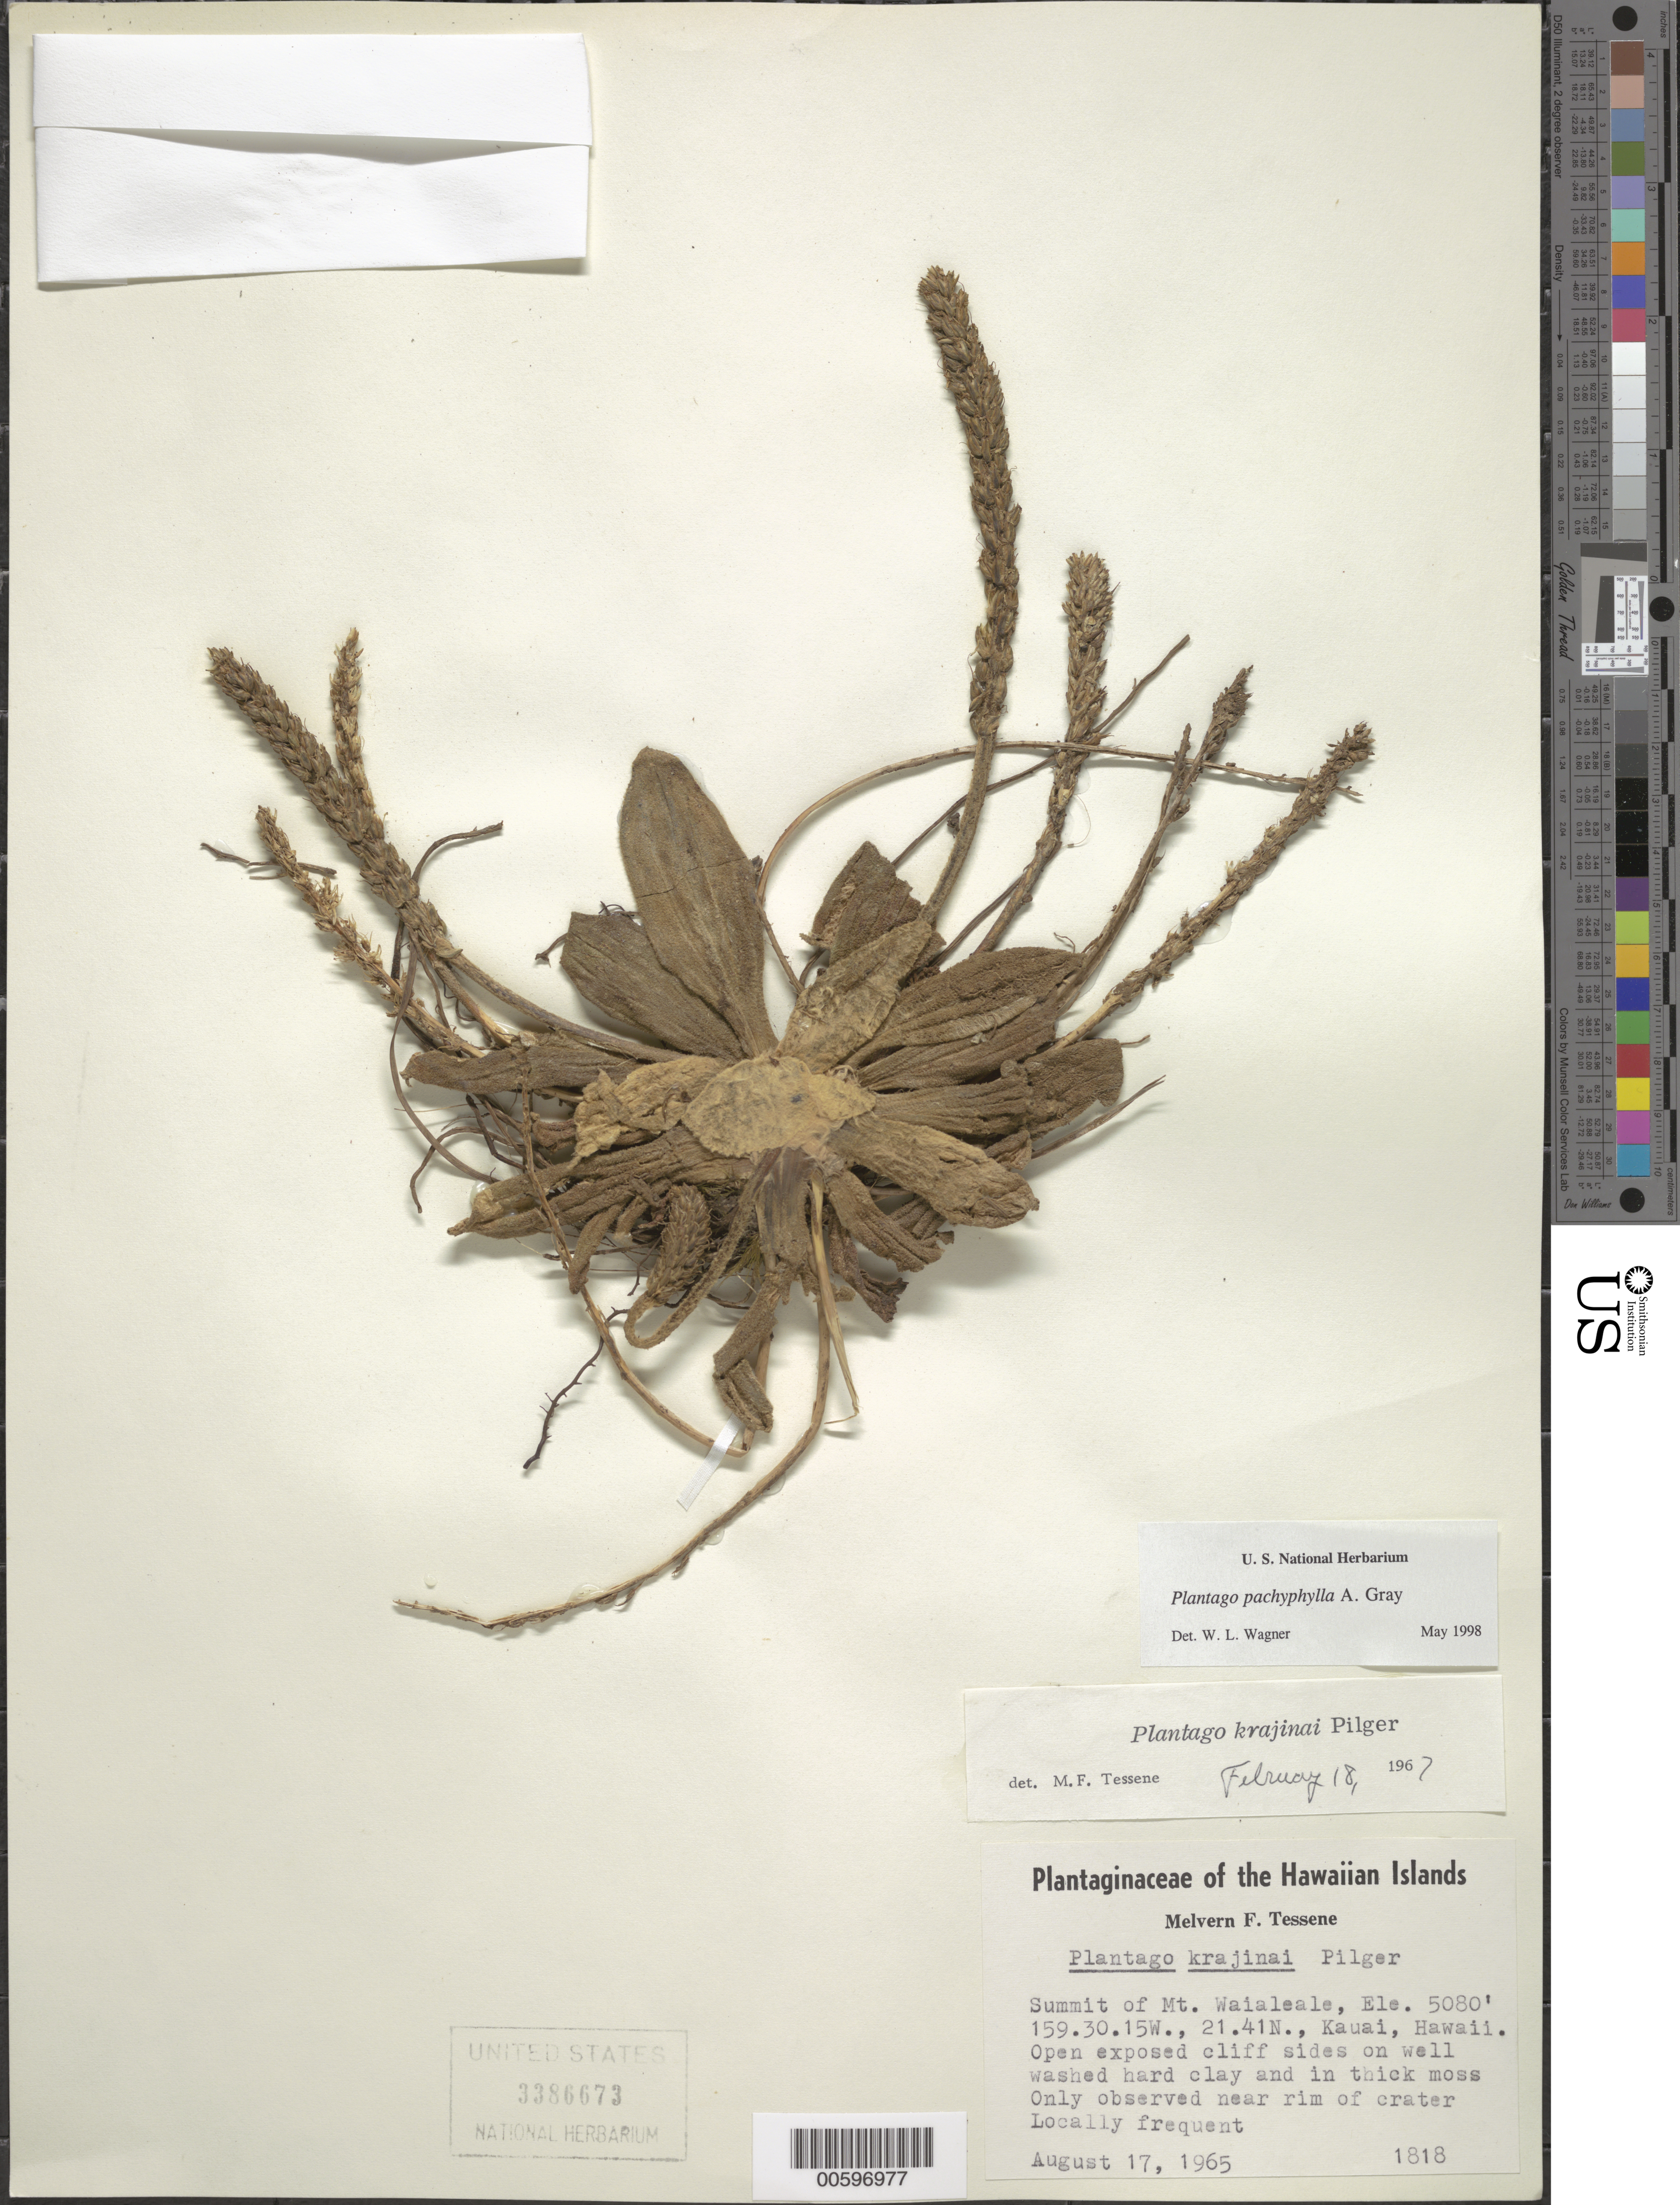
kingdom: Plantae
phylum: Tracheophyta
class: Magnoliopsida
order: Lamiales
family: Plantaginaceae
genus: Plantago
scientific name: Plantago pachyphylla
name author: A. Gray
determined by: Wagner, W. L., (BOT), Smithsonian Institution - National Museum of Natural History (UNITED STATES)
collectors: M. Tessene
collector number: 1818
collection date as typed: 17 Aug 1965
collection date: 1965-08-17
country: United States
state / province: Hawaii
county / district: Kauai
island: Kaua'i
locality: Summit of Mt. Waialeale.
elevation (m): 1548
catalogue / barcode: US 3386673